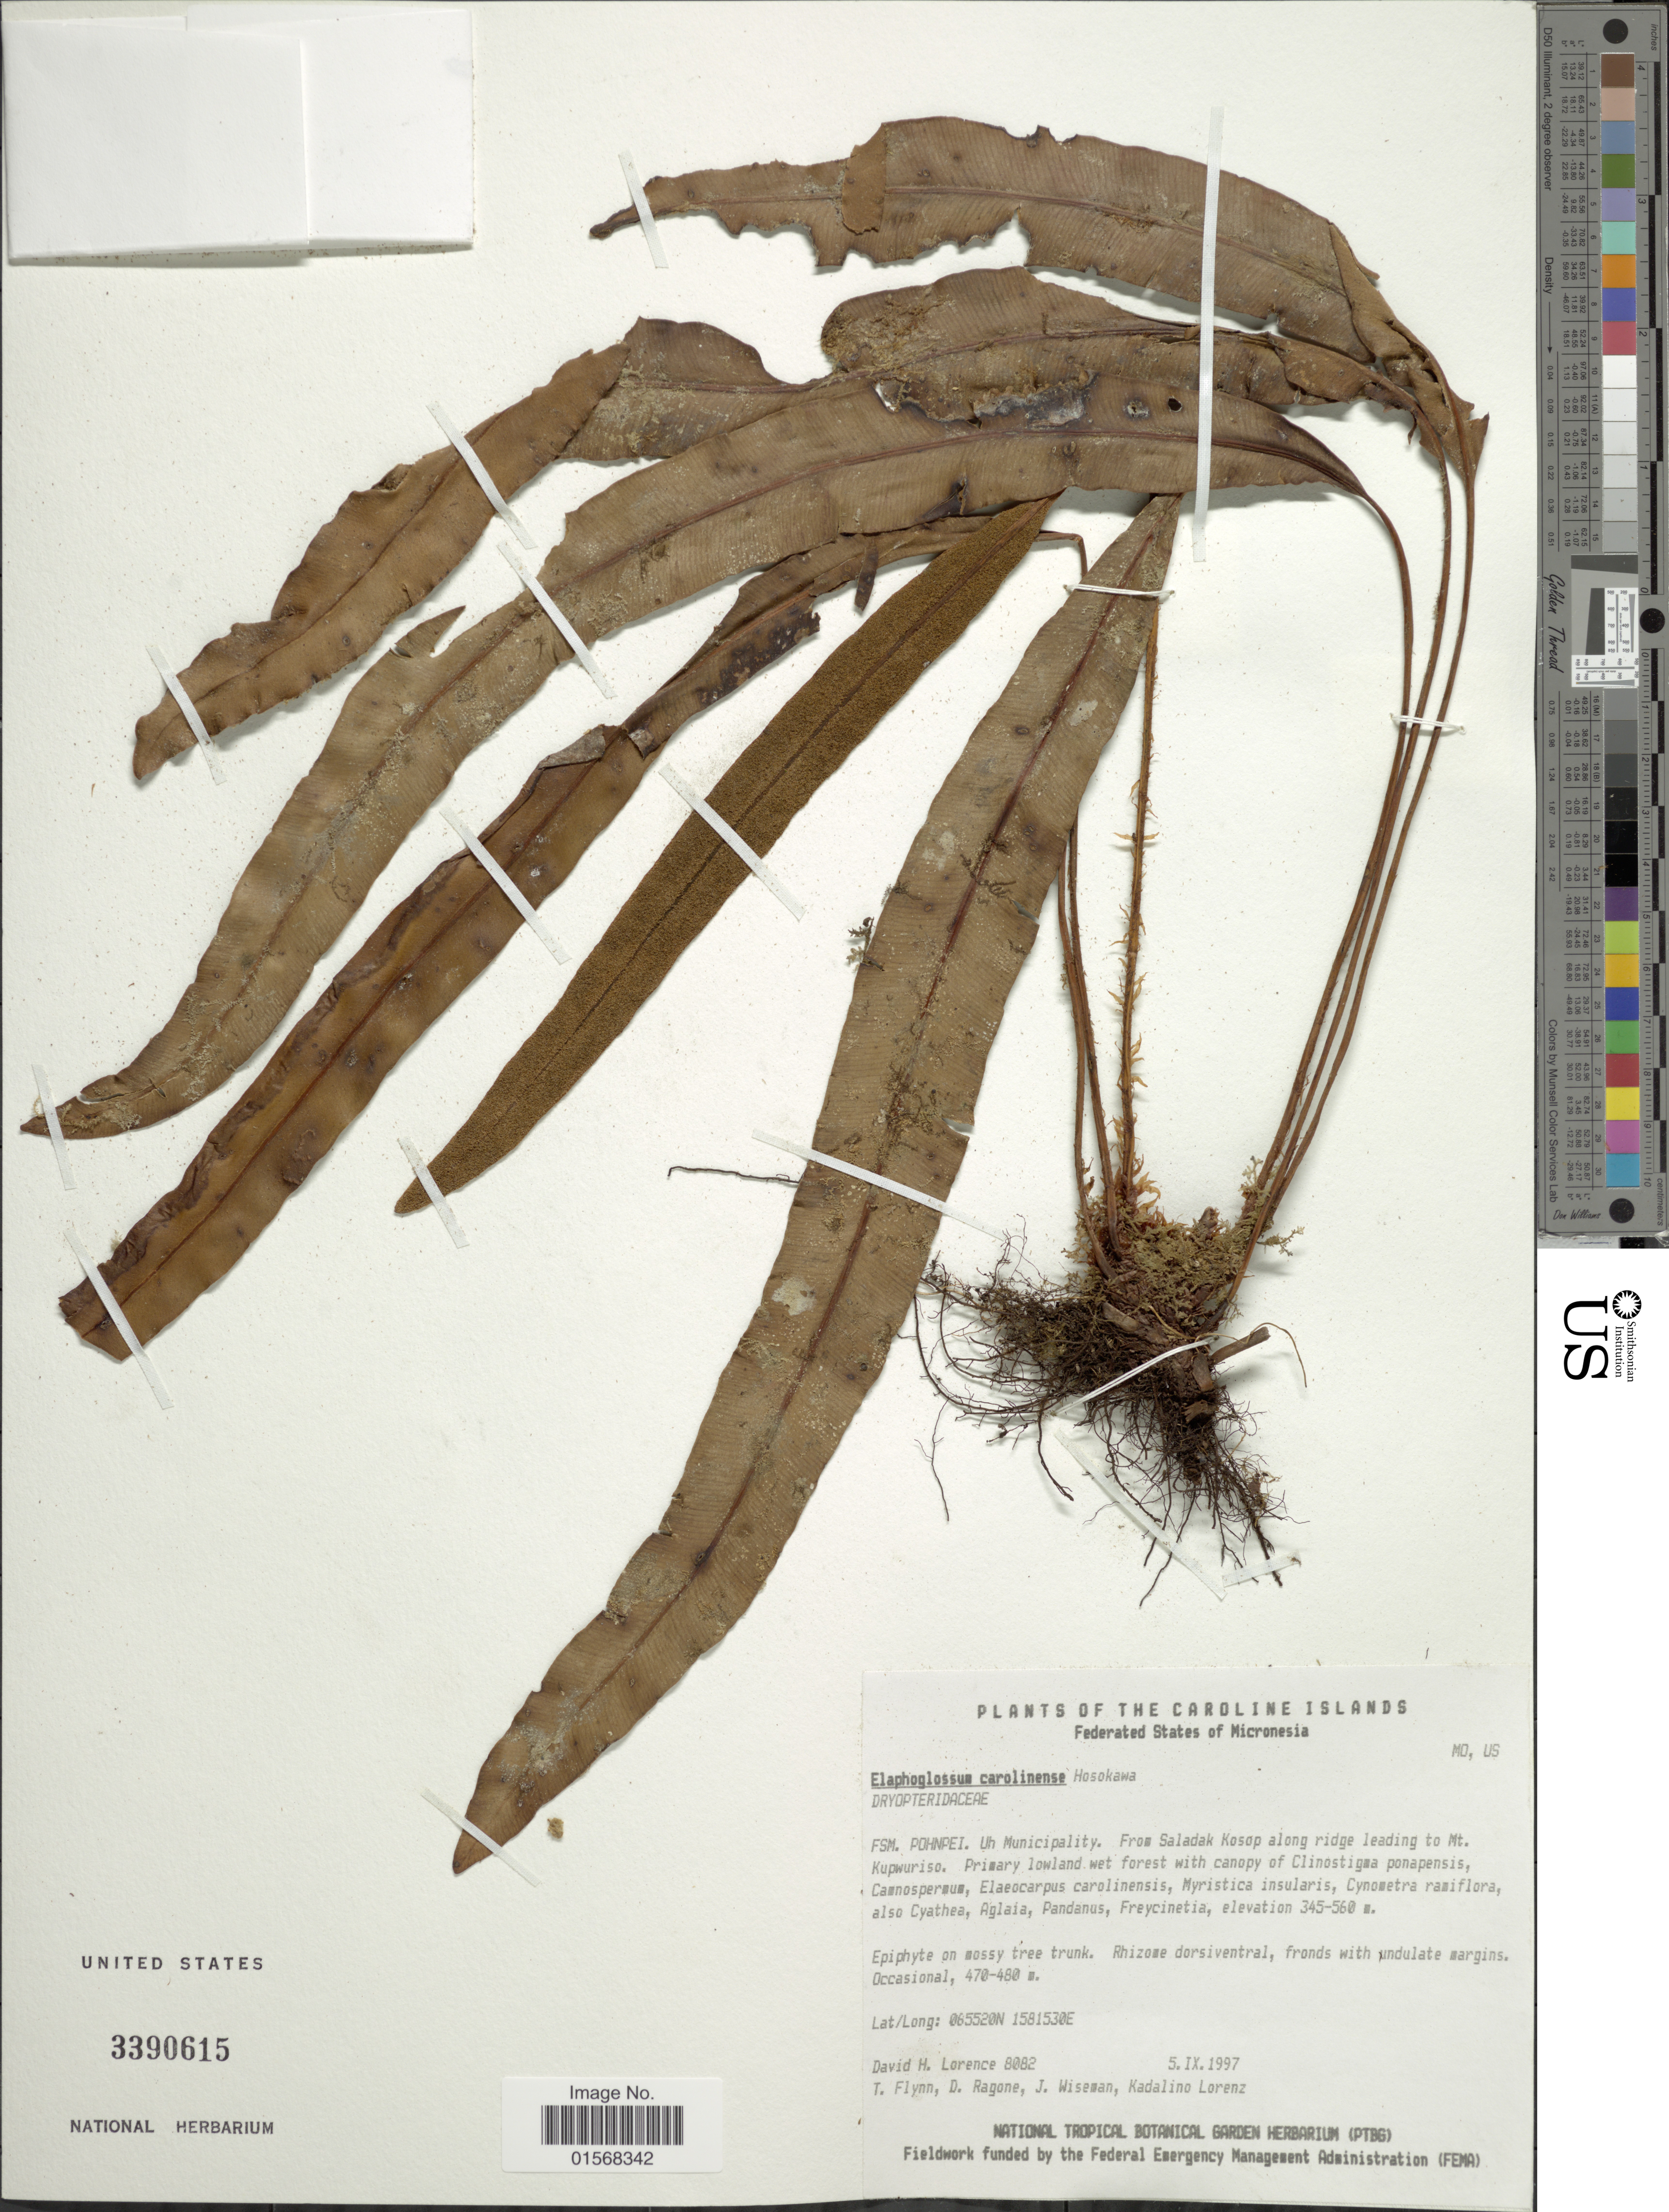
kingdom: Plantae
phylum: Tracheophyta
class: Polypodiopsida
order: Polypodiales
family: Dryopteridaceae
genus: Elaphoglossum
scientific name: Elaphoglossum carolinense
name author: Hosok.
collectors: D. Lorence, T. Flynn, D. Ragone, J. Wiseman & K. Lorenz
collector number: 8082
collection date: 1997-09-05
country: Micronesia, Federated States of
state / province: Pohnpei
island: Pohnpei [Ponape]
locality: Uh Municipality, from Saladak Kosop along ridge leading to Mt. Kupwuriso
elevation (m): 470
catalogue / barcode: US 3390615